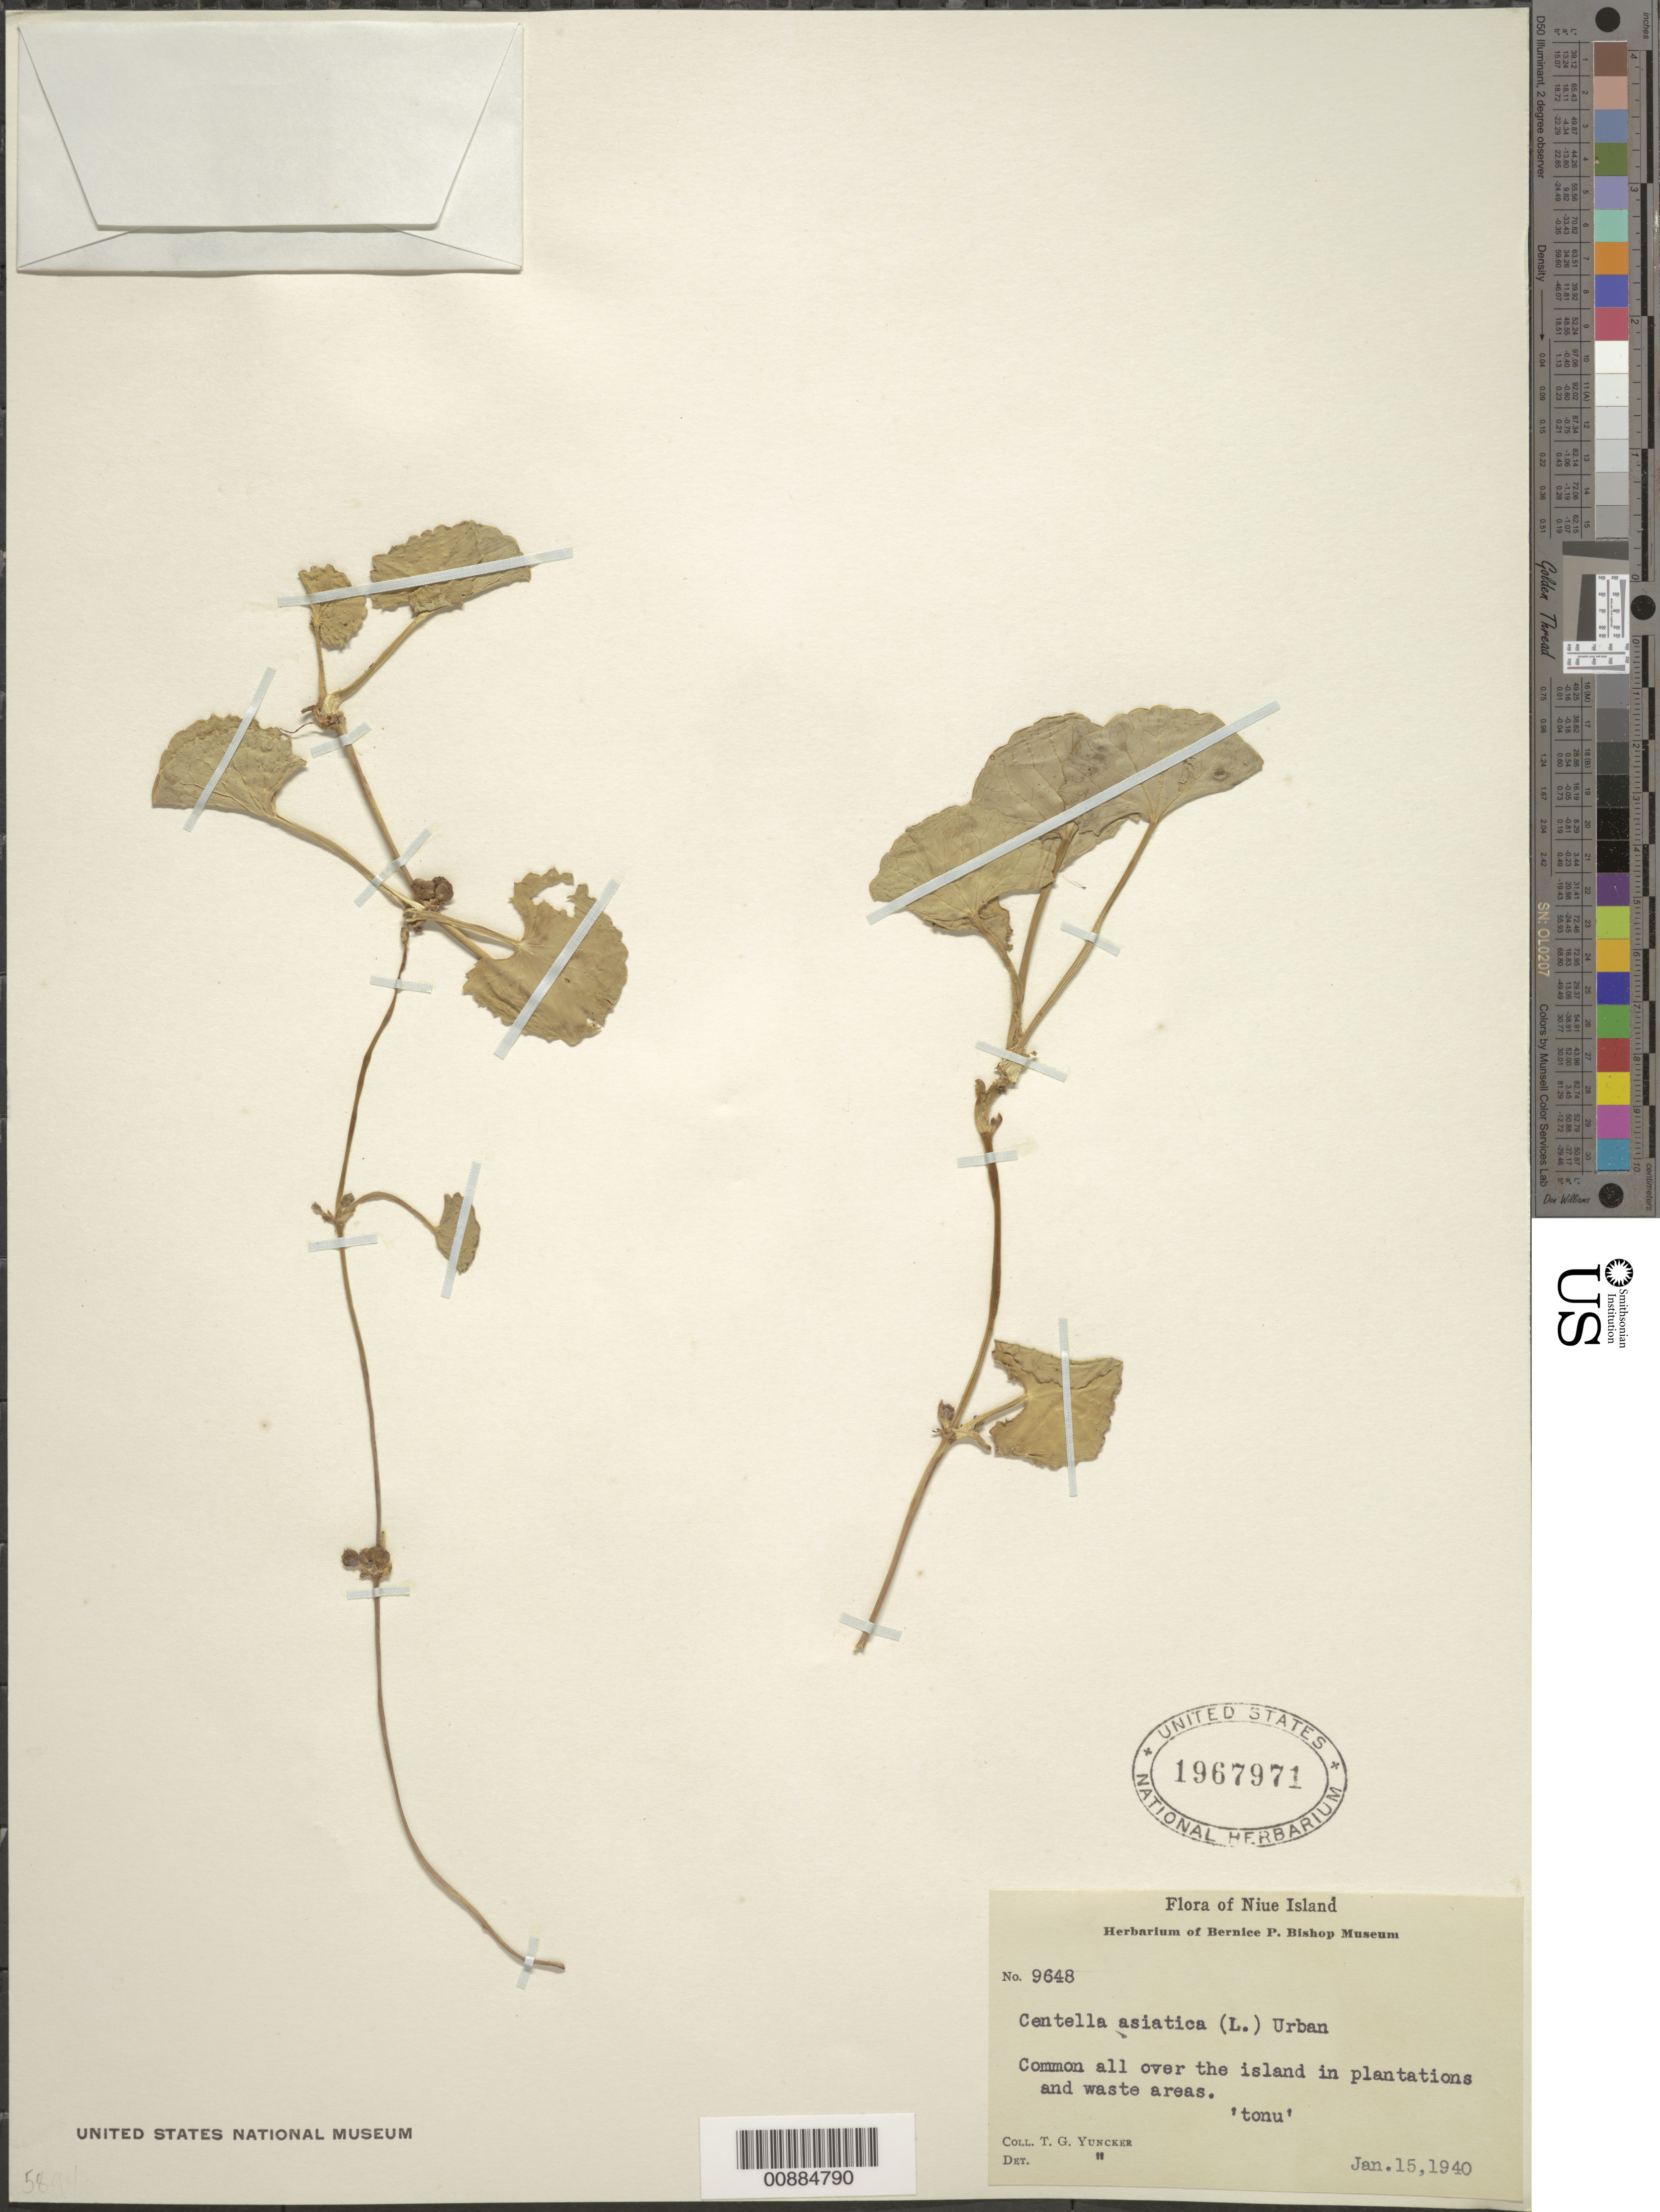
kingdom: Plantae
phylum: Tracheophyta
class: Magnoliopsida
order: Apiales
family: Apiaceae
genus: Centella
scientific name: Centella asiatica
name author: (L.) Urb.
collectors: T. G. Yuncker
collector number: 9648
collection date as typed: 15 Jan 1940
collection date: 1940-01-15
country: Niue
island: Niue I.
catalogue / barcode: US 1967971